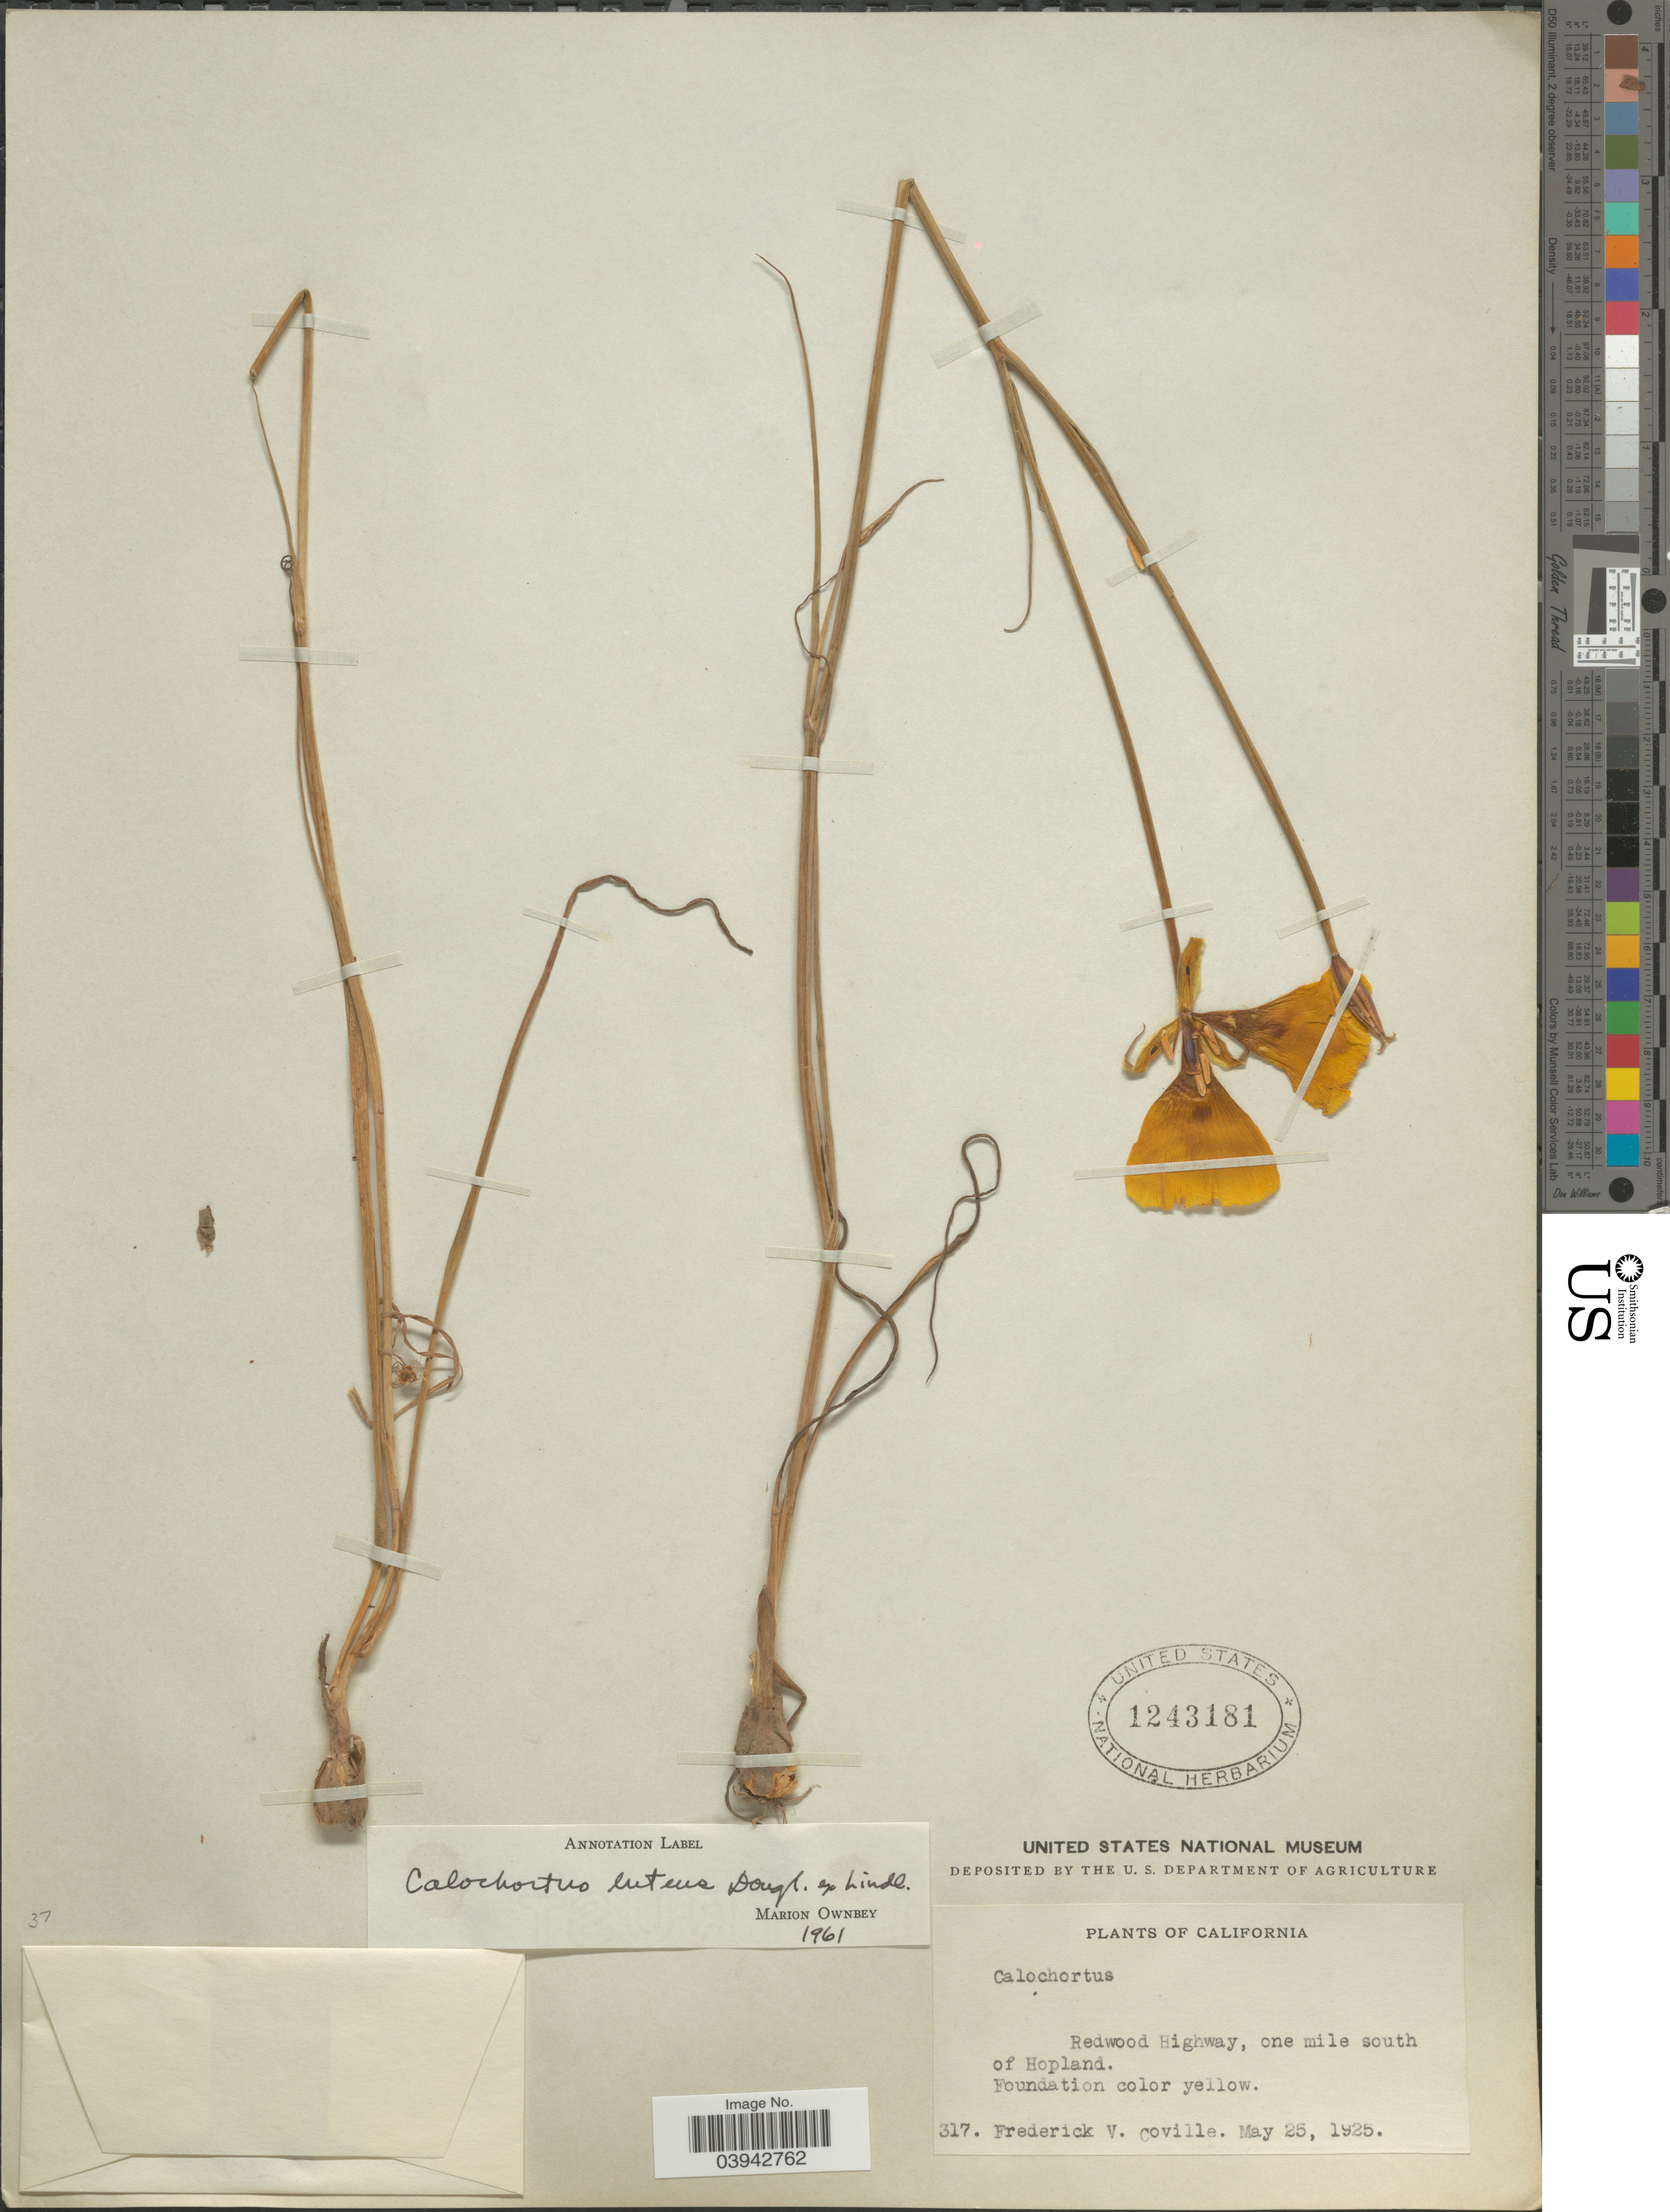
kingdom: Plantae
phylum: Tracheophyta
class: Liliopsida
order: Liliales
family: Liliaceae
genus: Calochortus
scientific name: Calochortus luteus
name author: Douglas ex Lindl.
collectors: F. V. Coville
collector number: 317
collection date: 1925-05-25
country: United States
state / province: California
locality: Redwood Highway, one mile south of Hopland.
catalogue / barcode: US 1243181